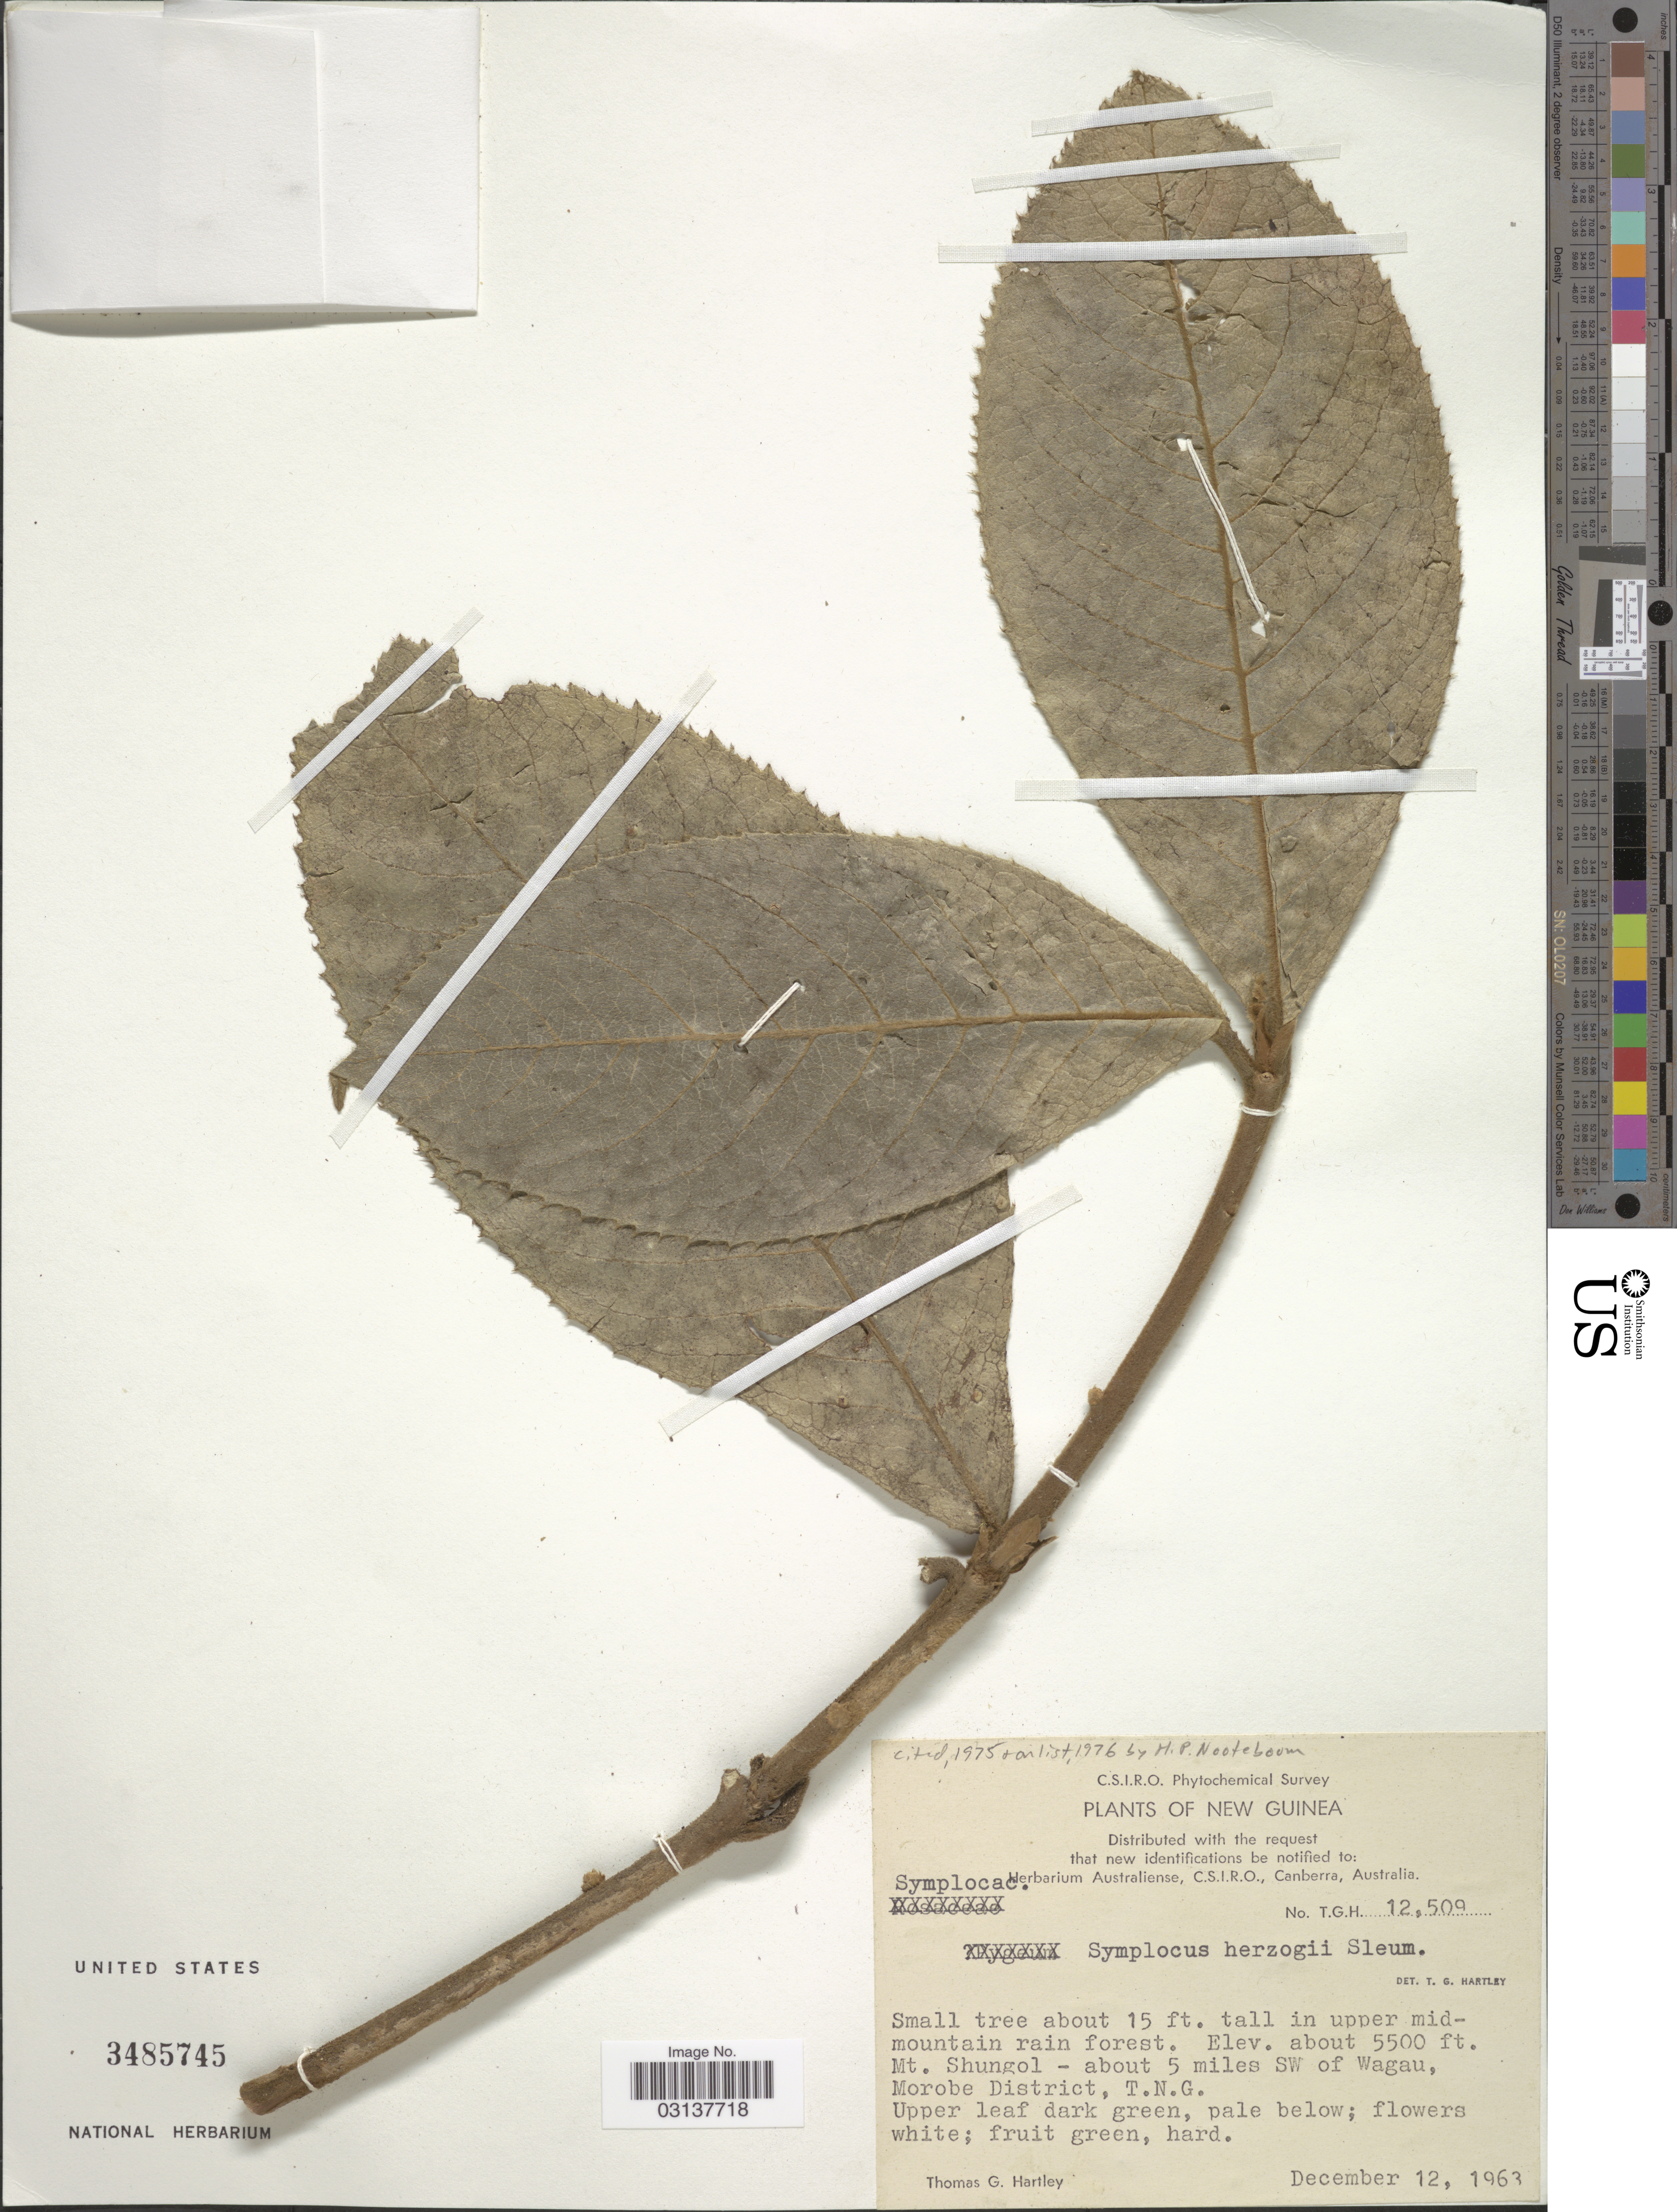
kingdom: Plantae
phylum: Tracheophyta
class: Magnoliopsida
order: Ericales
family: Symplocaceae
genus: Symplocos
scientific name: Symplocos herzogii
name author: Sleumer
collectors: T. Hartley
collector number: T.G.H. 12509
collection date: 1963-12-12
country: Papua New Guinea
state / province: Morobe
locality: New Guinea, Mt. Shungol, about 5 miles SW of Wagau, Morobe District, T.N.G.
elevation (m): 1676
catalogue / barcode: US 3485745